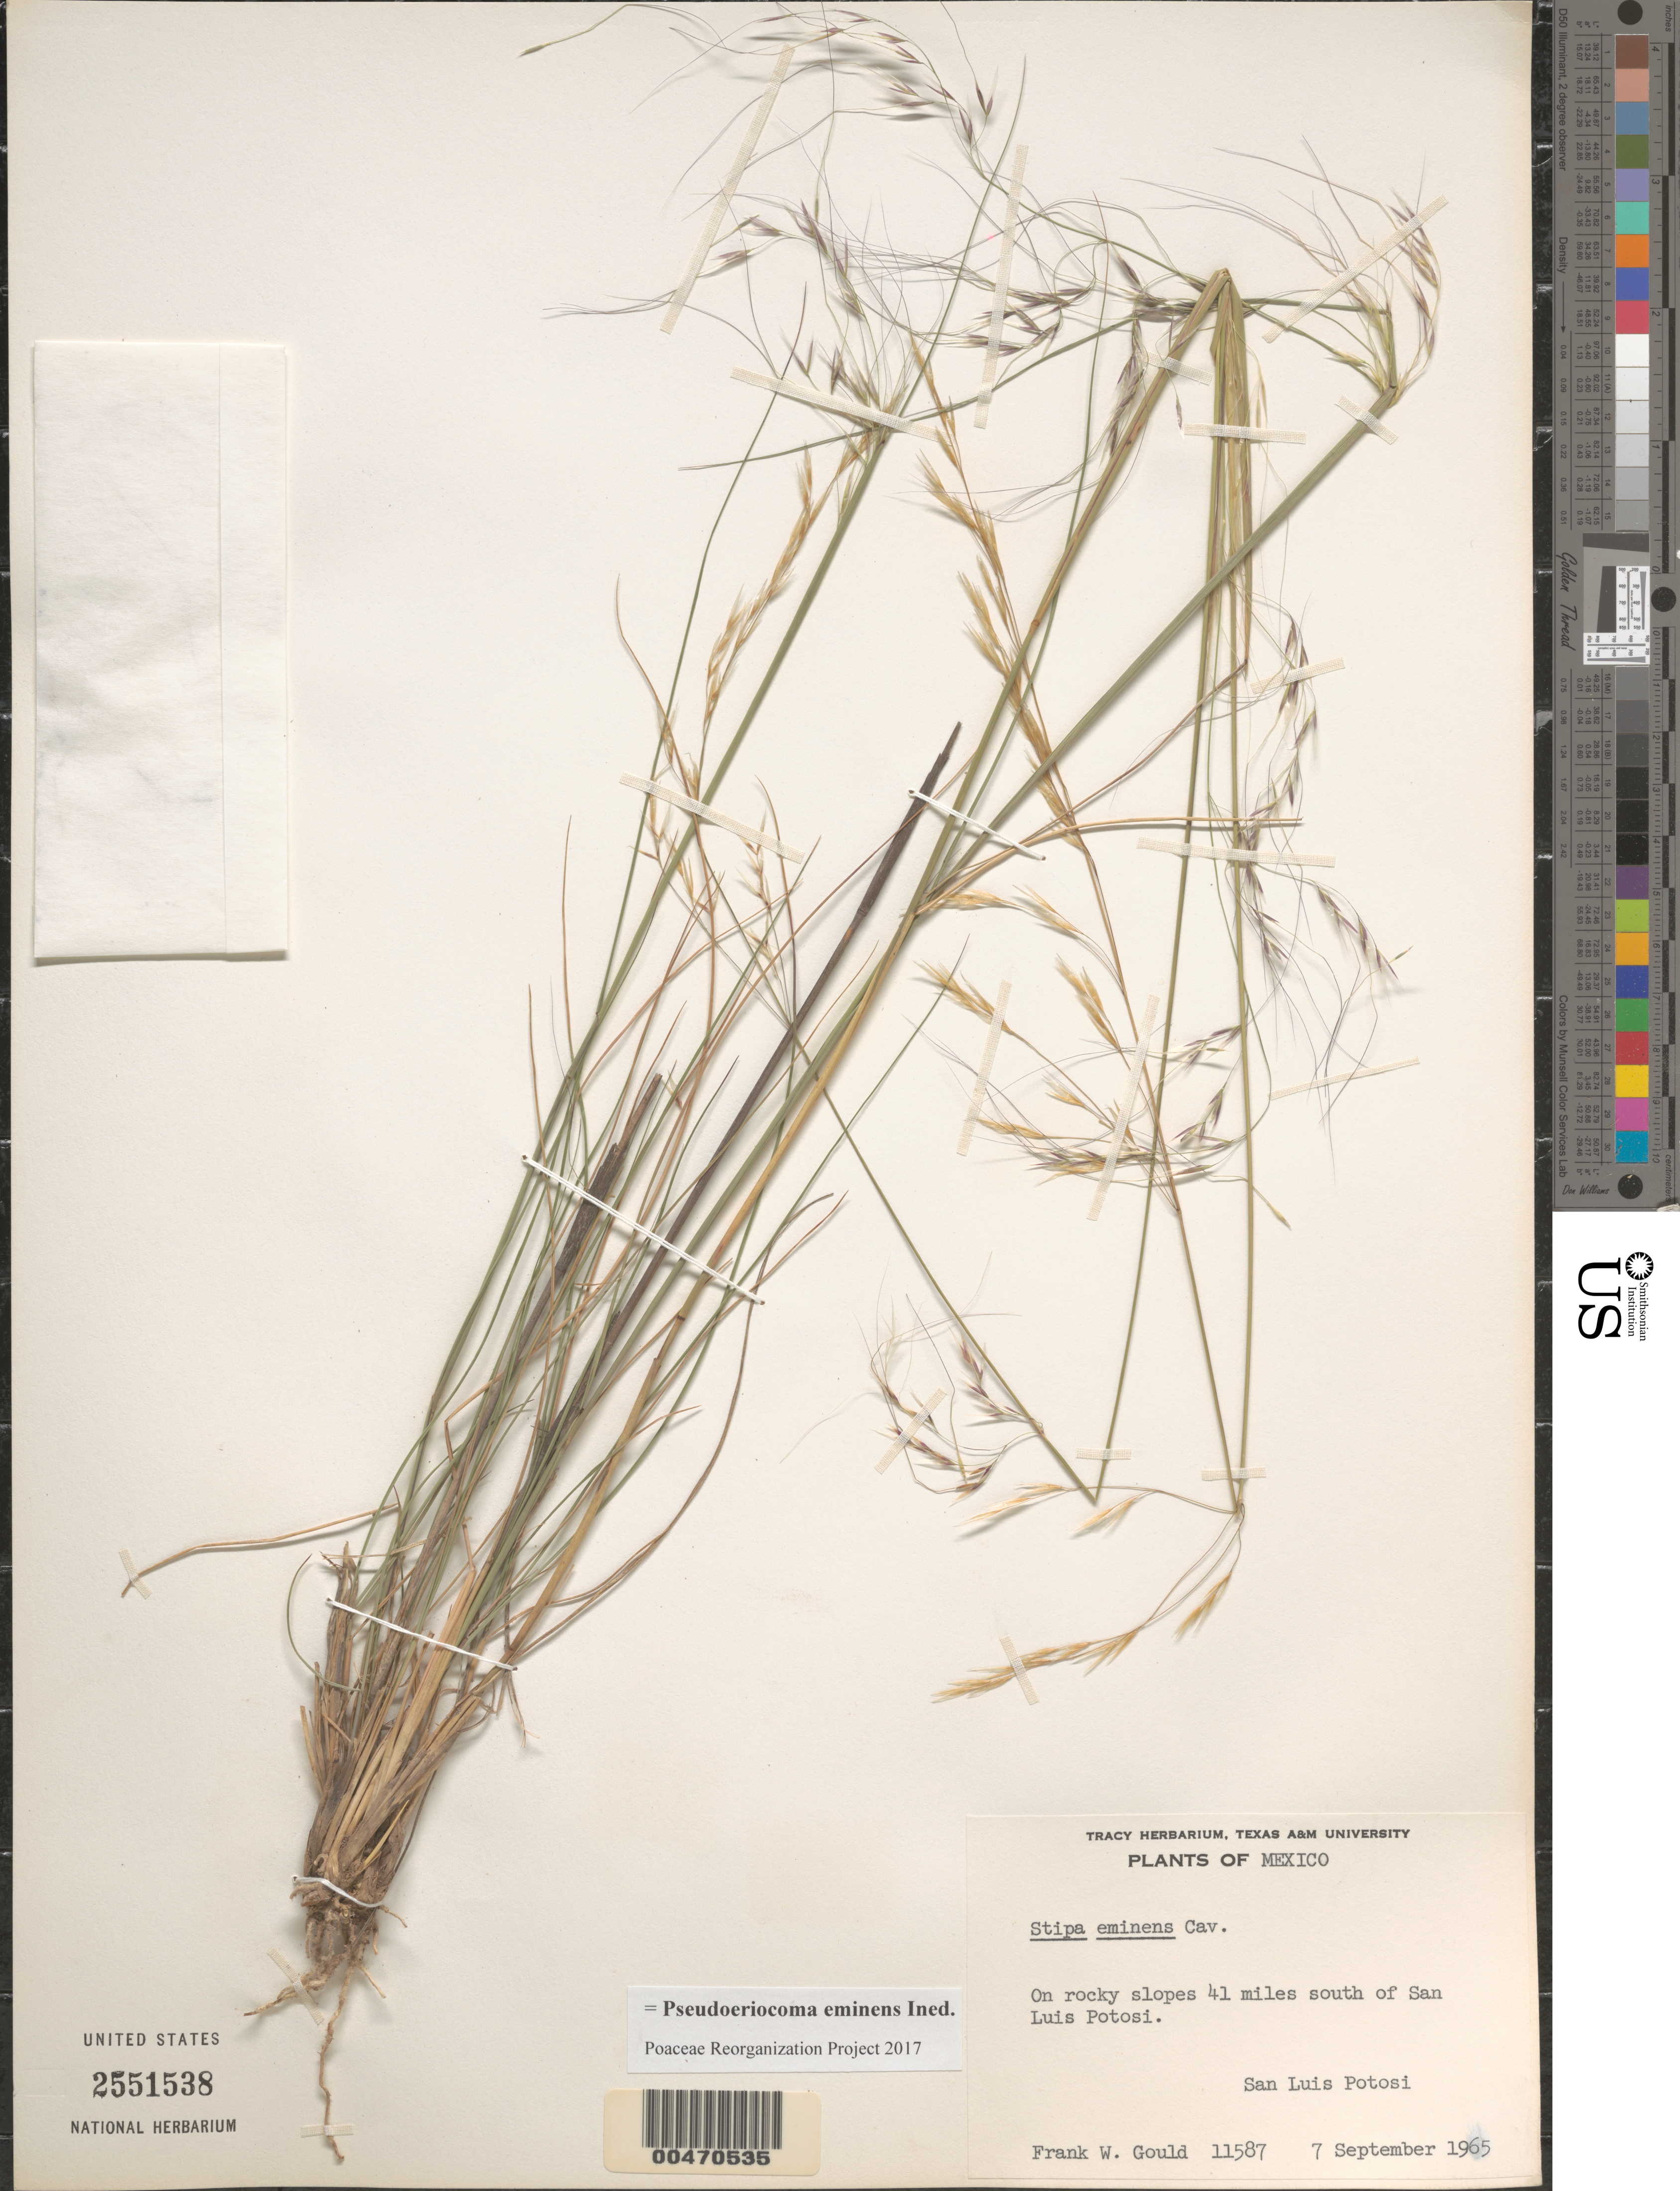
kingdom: Plantae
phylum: Tracheophyta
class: Liliopsida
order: Poales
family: Poaceae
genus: Pseudoeriocoma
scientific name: Pseudoeriocoma eminens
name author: (Cav.) Romasch.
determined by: Poaceae Reorganization Project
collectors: F. W. Gould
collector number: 11587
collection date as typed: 7 Sep 1965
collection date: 1965-09-07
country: Mexico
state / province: San Luis Potosi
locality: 41 mi S of San Luis Potosi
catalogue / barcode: US 2551538